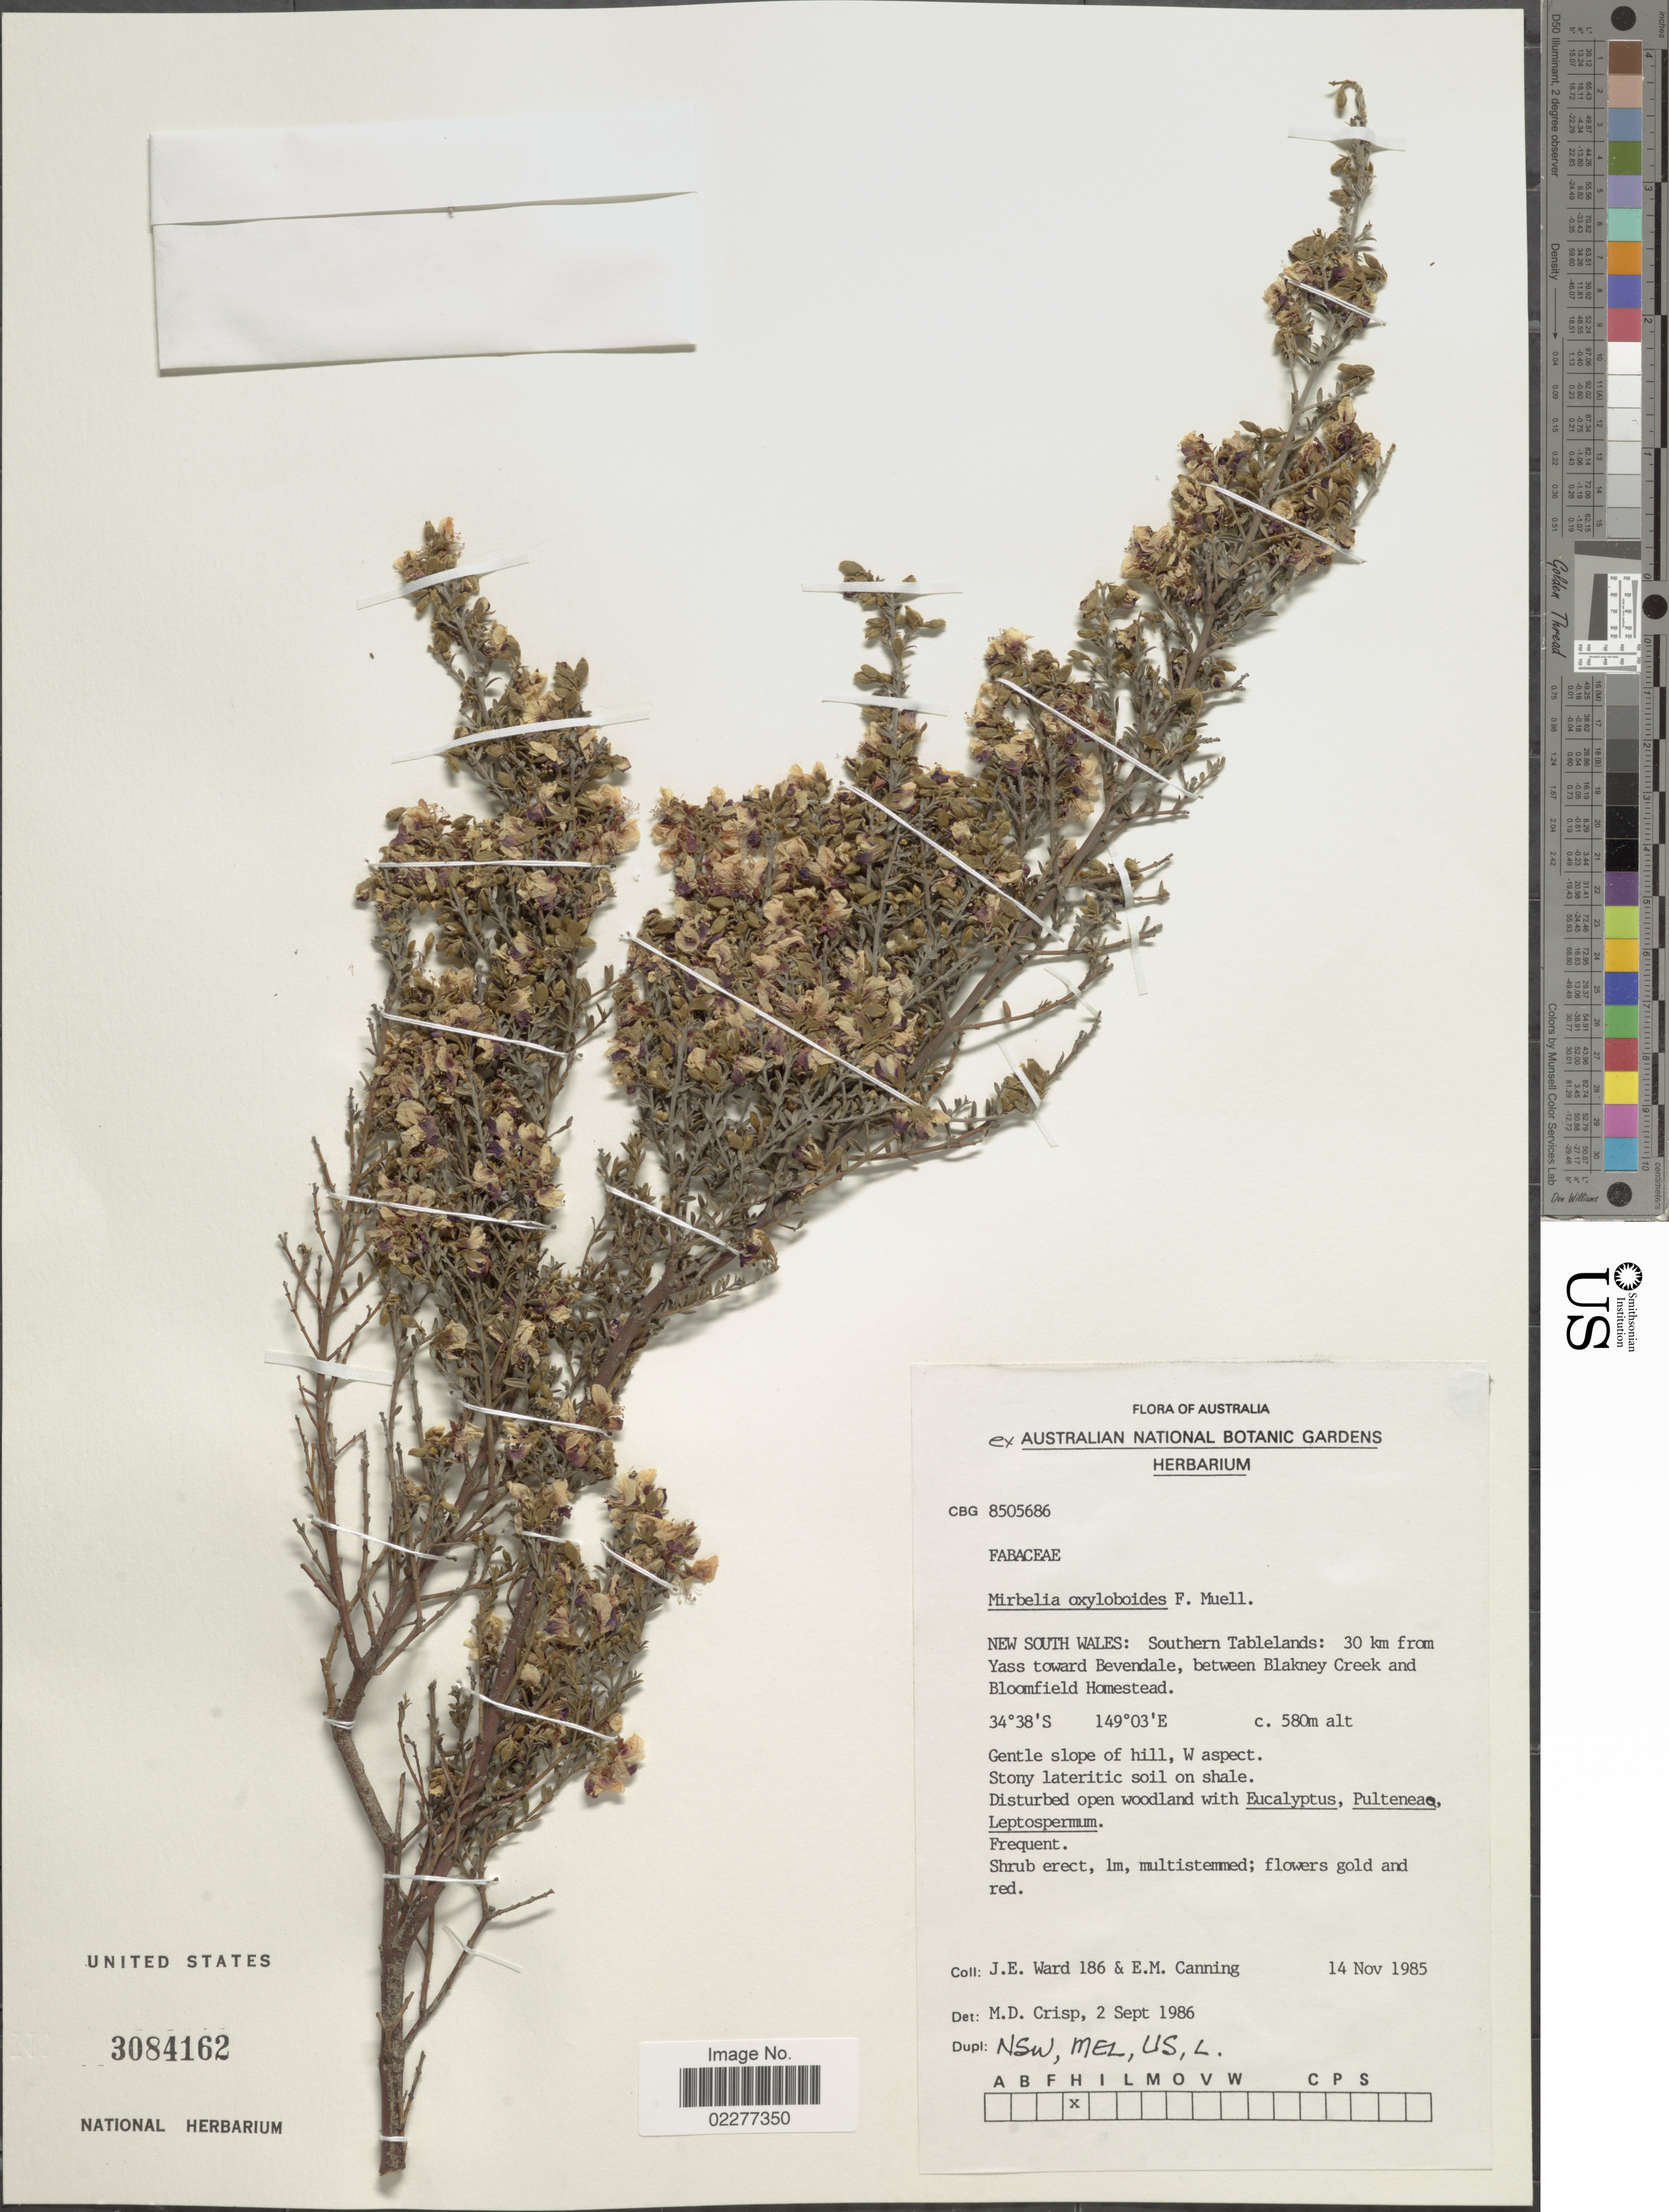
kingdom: Plantae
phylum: Tracheophyta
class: Magnoliopsida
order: Fabales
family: Fabaceae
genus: Mirbelia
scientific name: Mirbelia oxylobioides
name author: F. Muell.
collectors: J. Ward & E. Canning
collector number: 186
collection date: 1985-11-14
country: Australia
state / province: New South Wales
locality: Southern Tablelands: 30 km from Yass toward Bevendale, between Blakney Creek and Bloomfield Homestead, Gentle slope of hill, W aspect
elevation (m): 580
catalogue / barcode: US 3084162